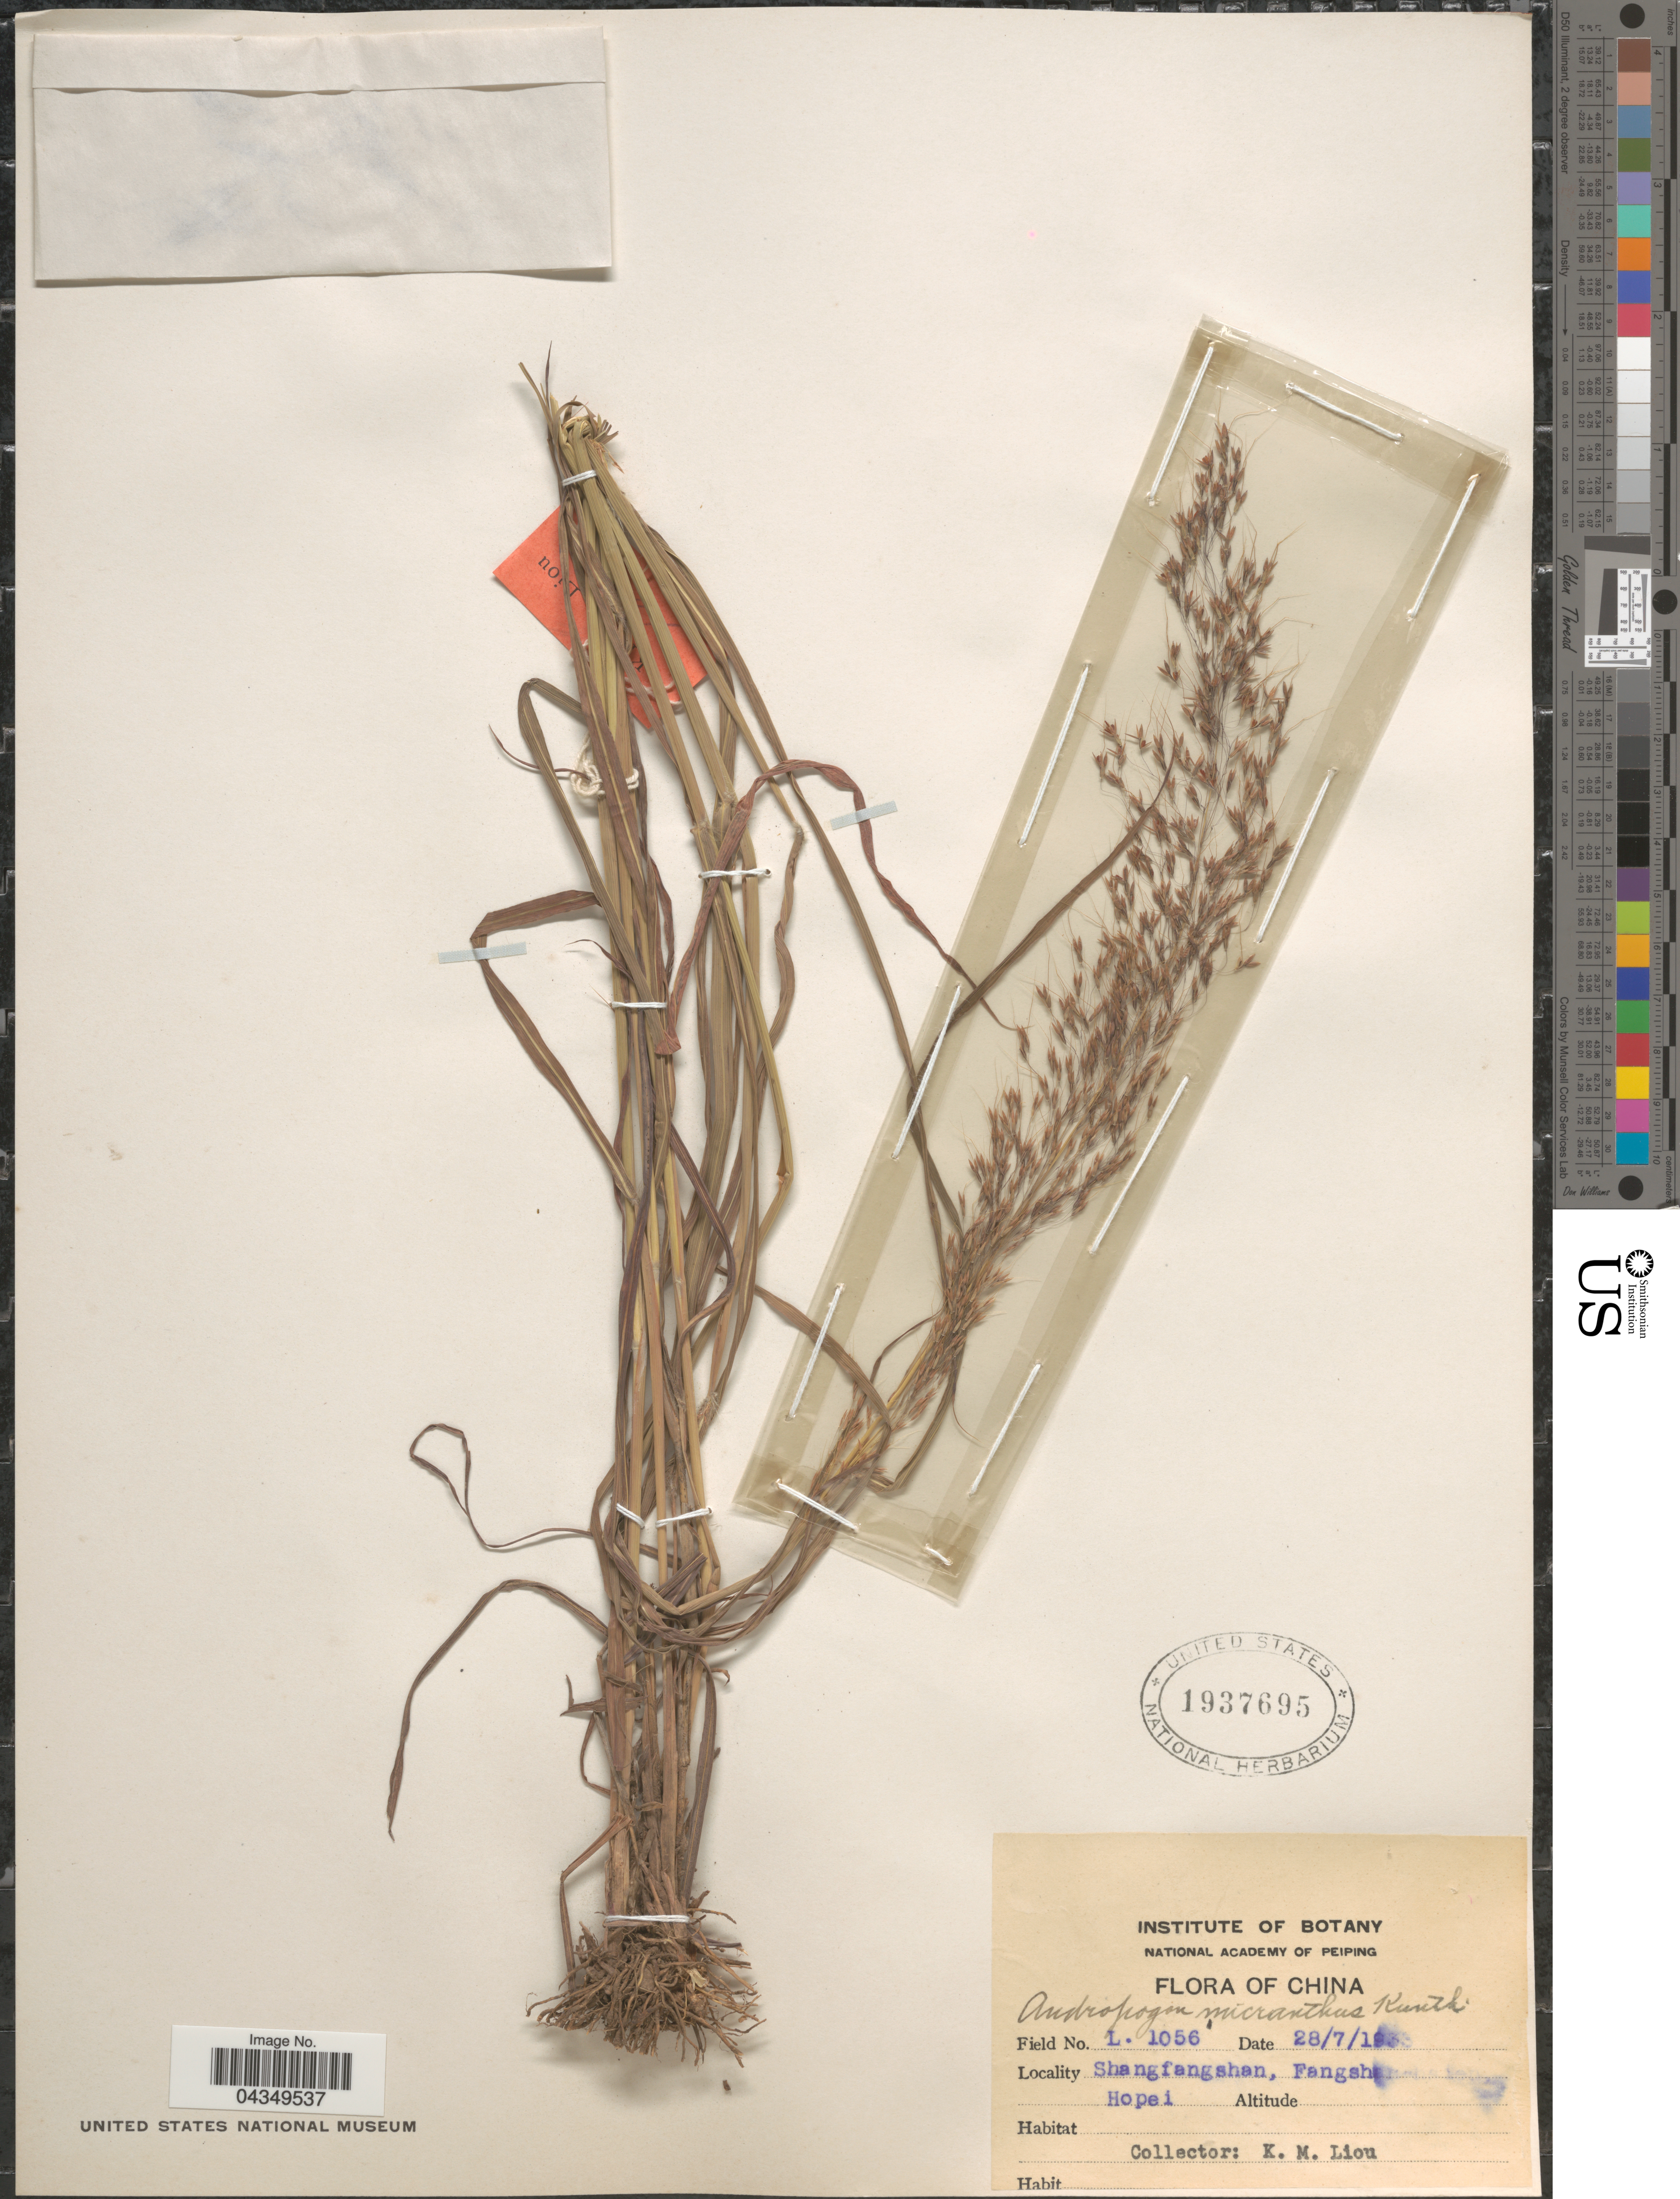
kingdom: Plantae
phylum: Tracheophyta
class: Liliopsida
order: Poales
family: Poaceae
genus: Capillipedium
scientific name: Capillipedium parviflorum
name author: (R. Br.) Stapf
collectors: K. M. Liou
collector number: L1056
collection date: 1933-07-28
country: China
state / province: Hebei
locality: Shangfangshan, Fangsh [illegible text] Hopei.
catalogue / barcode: US 1937695